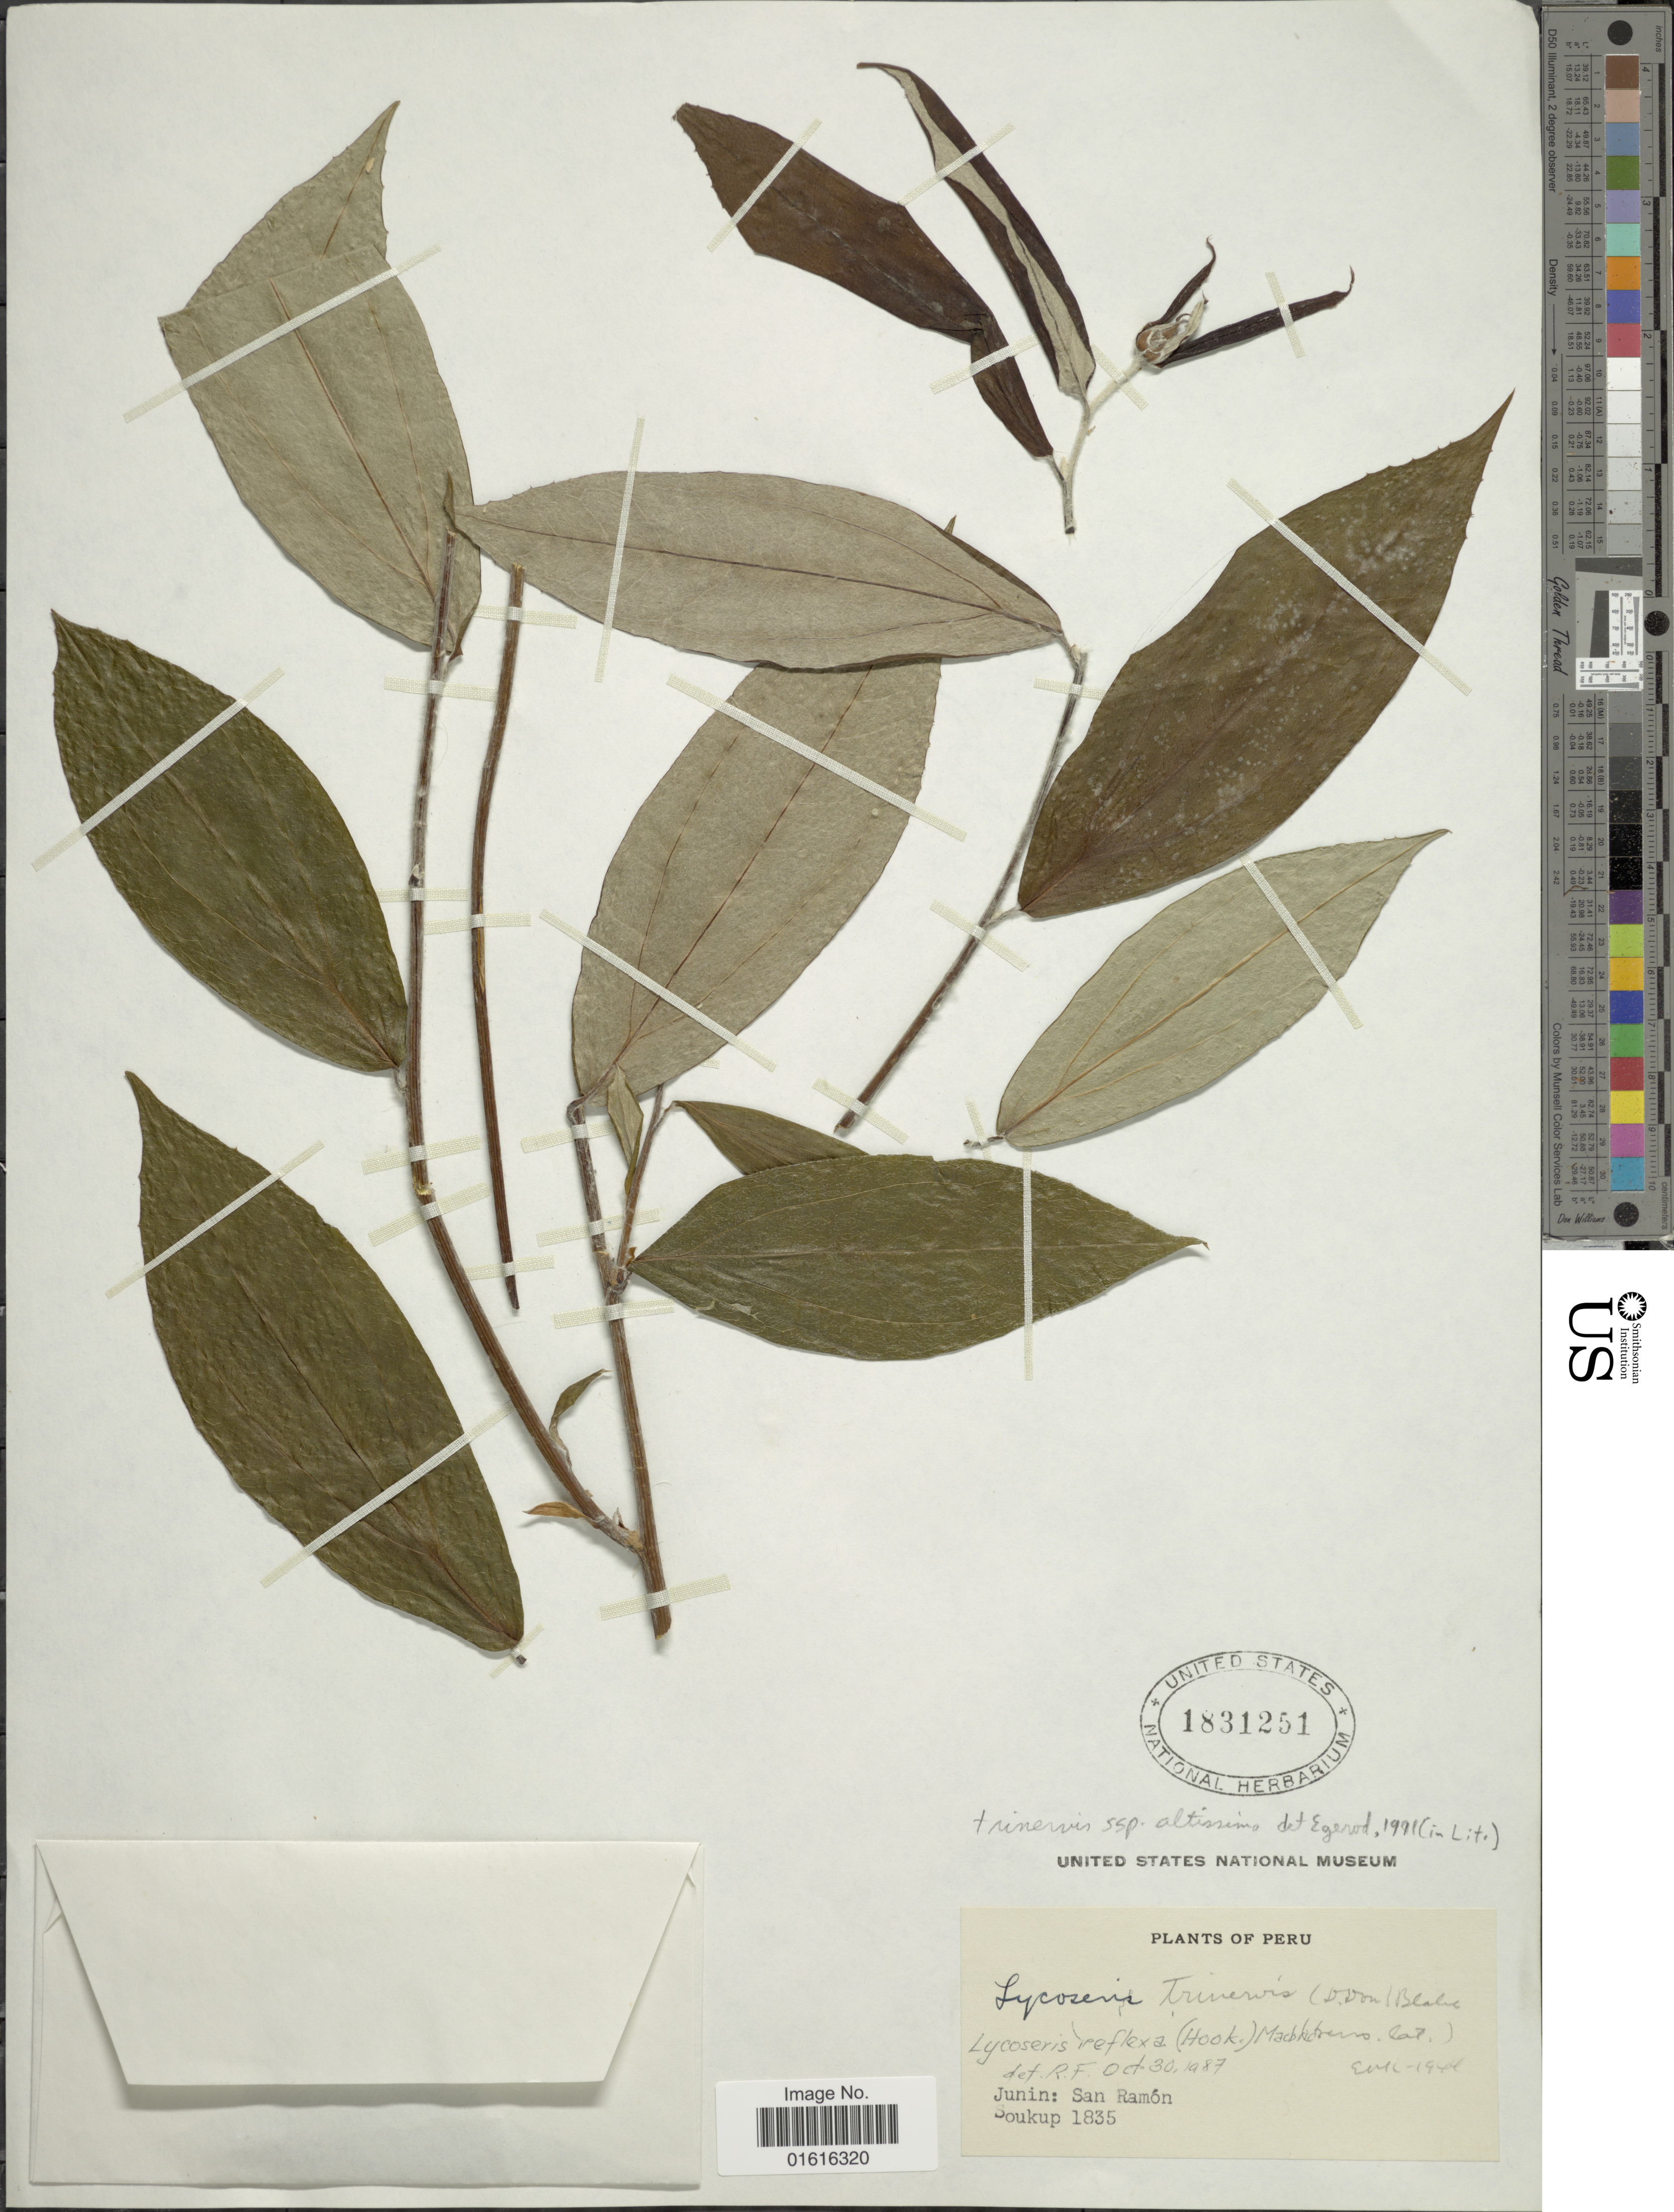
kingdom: Plantae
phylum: Tracheophyta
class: Magnoliopsida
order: Asterales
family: Asteraceae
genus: Lycoseris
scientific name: Lycoseris trinervis subsp. altissima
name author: (Poepp.) K. Egerod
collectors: -- Soukup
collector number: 1835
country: Peru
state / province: Junín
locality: San Ramon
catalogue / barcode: US 1831251